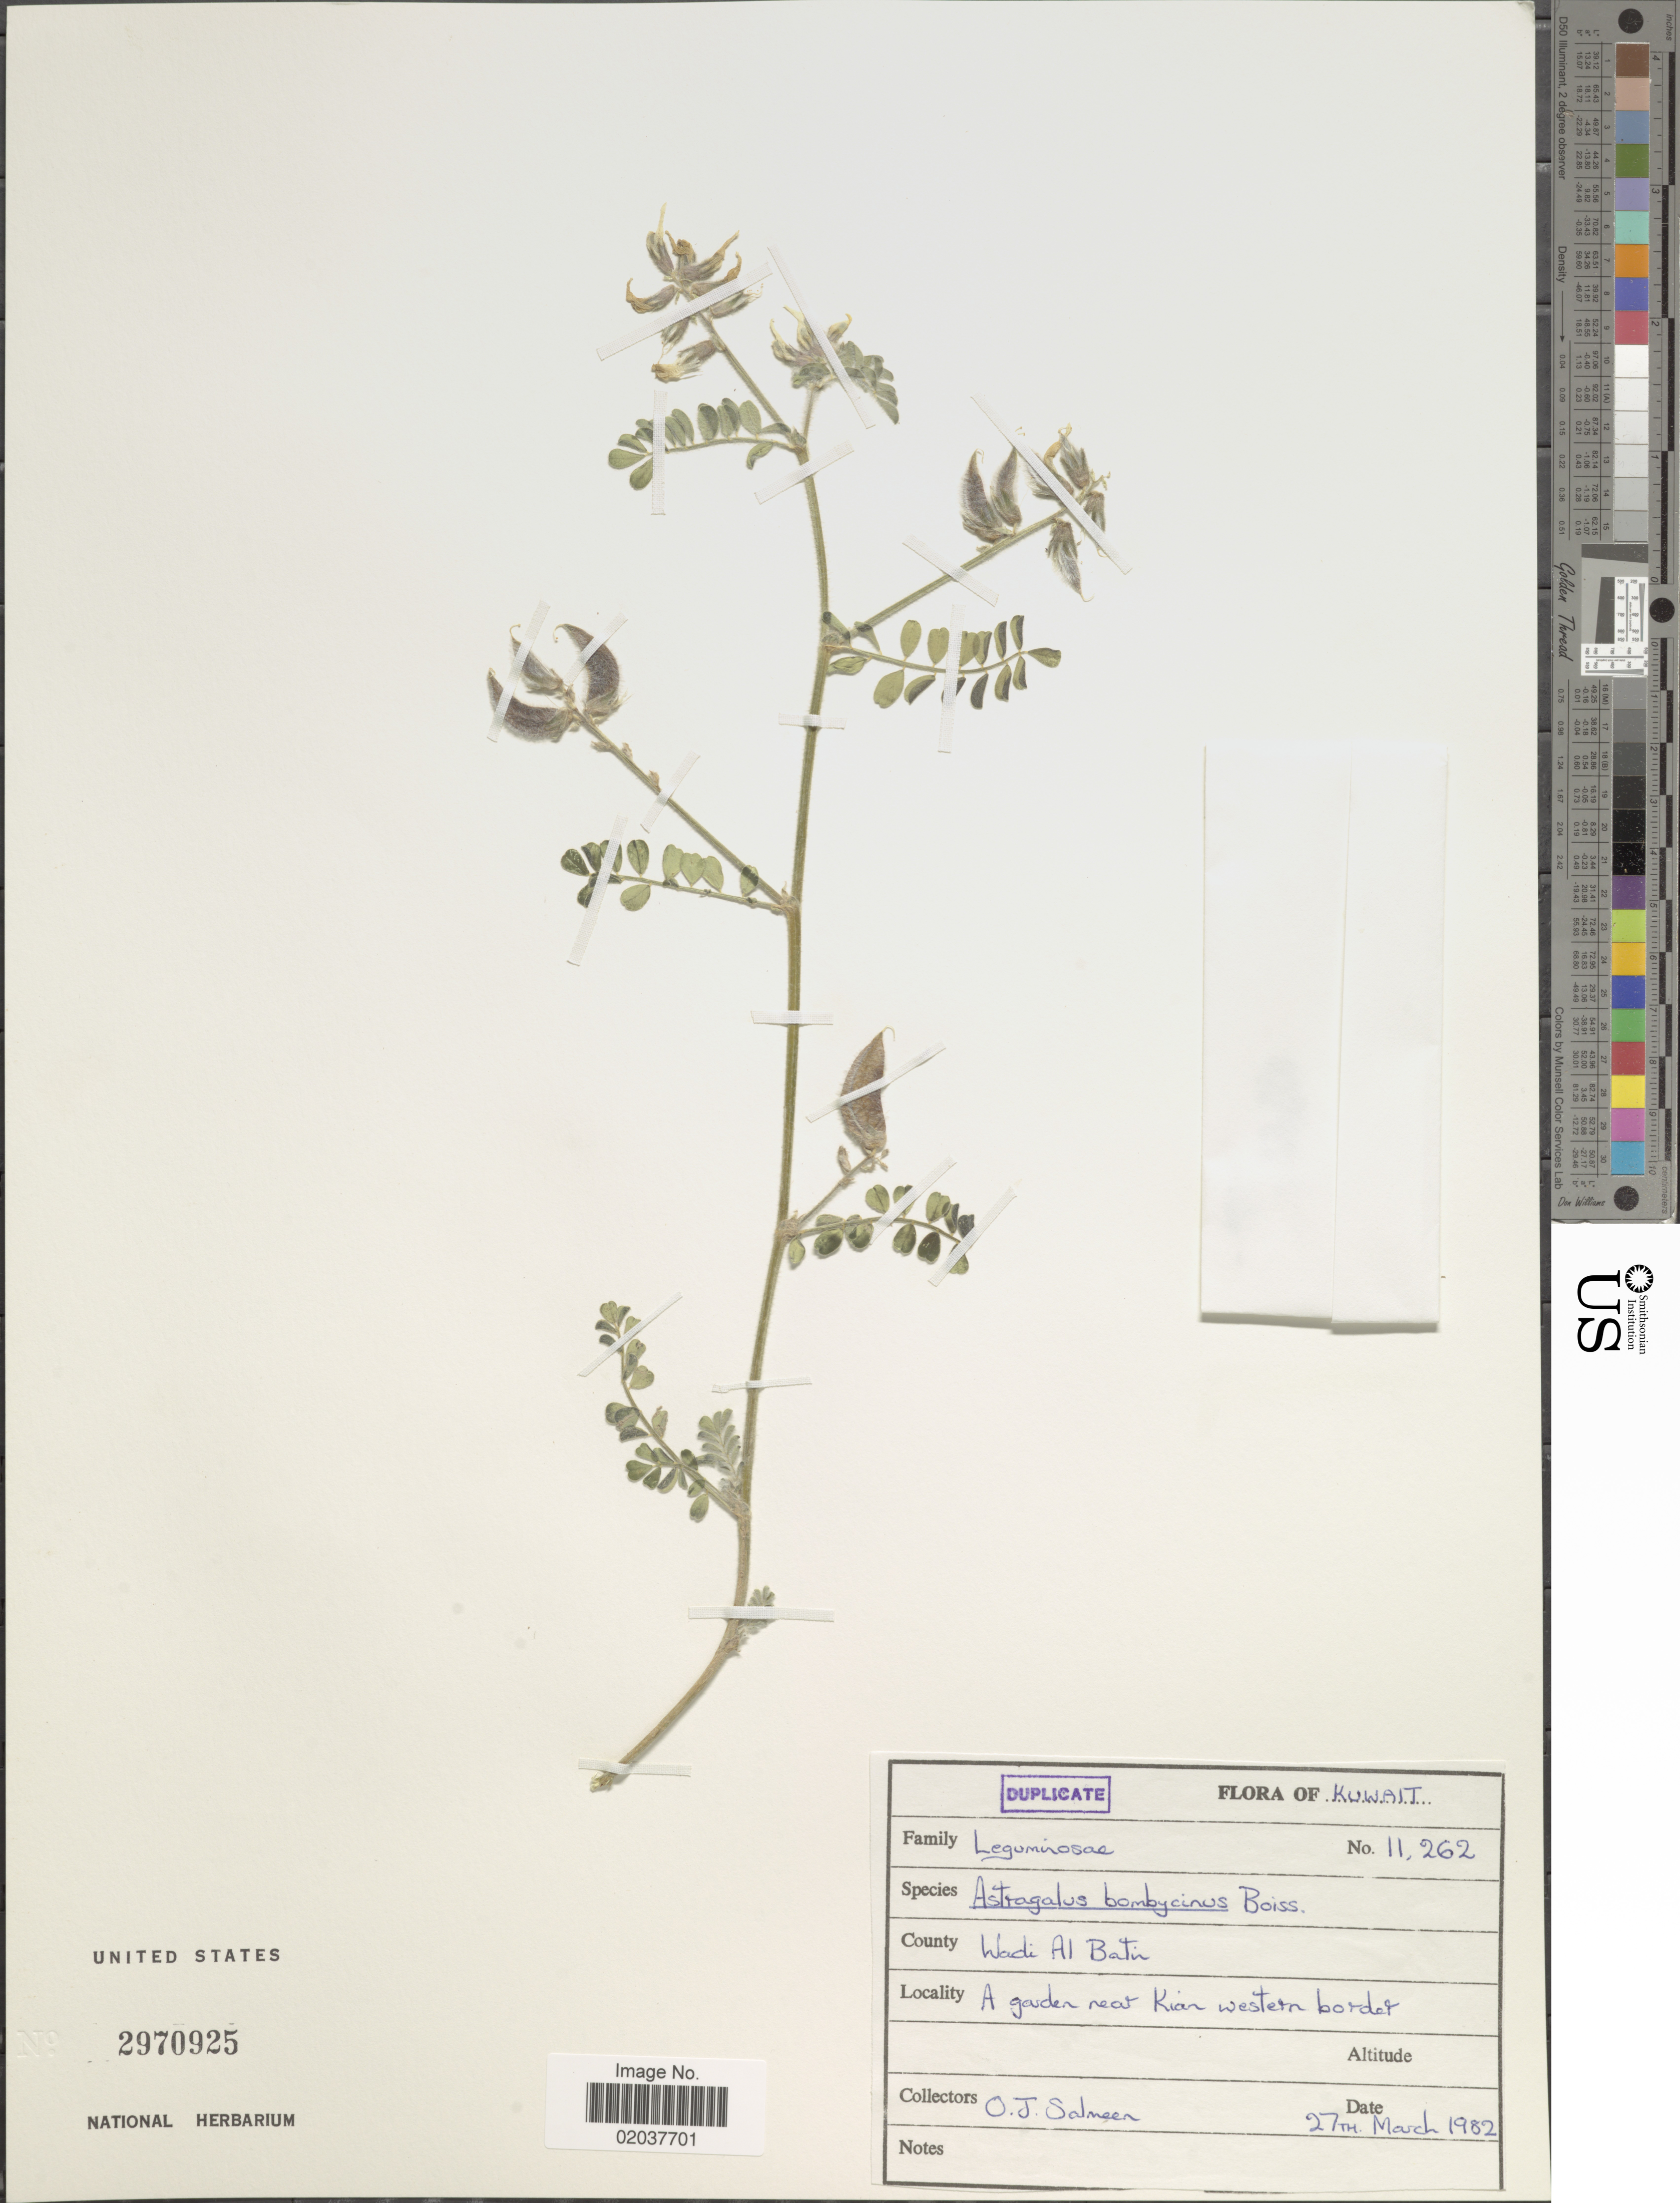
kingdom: Plantae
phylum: Tracheophyta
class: Magnoliopsida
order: Fabales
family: Fabaceae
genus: Astragalus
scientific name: Astragalus bombycinus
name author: Boiss.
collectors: O. Salmeen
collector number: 11262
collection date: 1982-03-27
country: Kuwait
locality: County Wadi al Batir, a garden near Kiar western border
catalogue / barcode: US 2970925